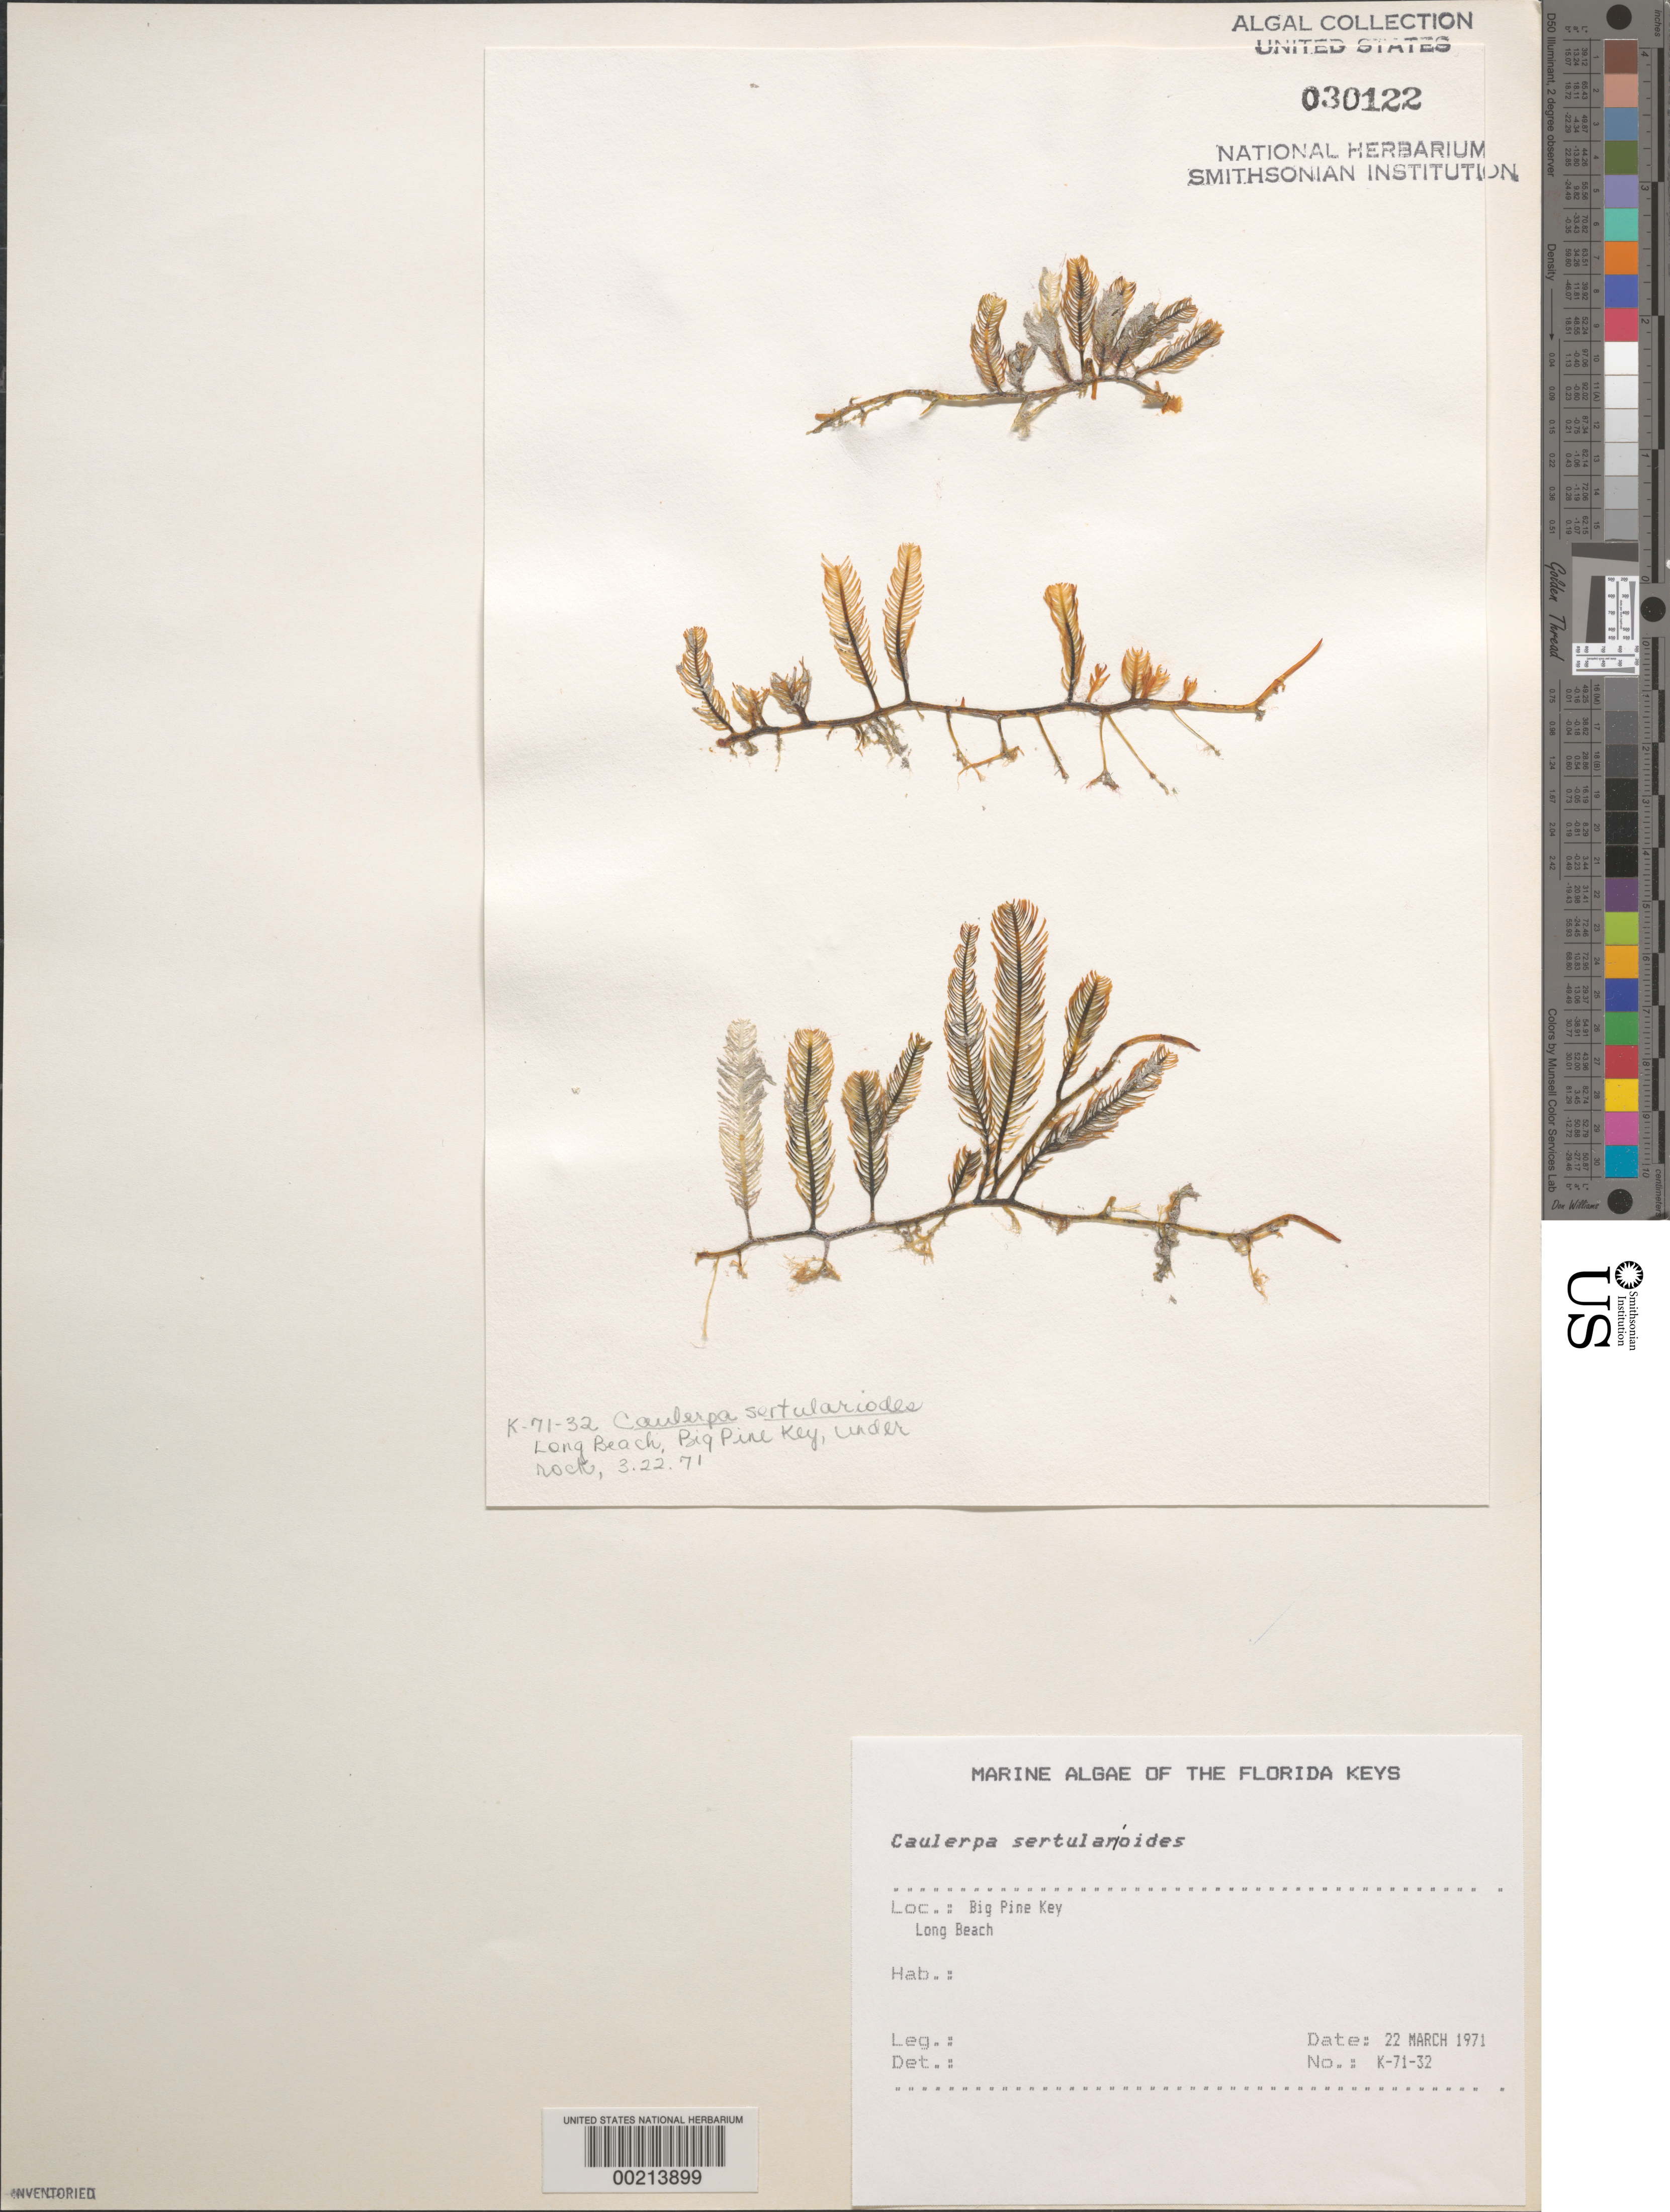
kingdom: Plantae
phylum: Chlorophyta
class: Ulvophyceae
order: Bryopsidales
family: Caulerpaceae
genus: Caulerpa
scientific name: Caulerpa sertularioides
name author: (S.G. Gmel.) M. Howe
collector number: K-71-32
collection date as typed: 22 Mar 1971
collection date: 1971-03-22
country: United States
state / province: Florida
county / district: Monroe County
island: Big Pine Key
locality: Long Beach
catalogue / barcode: US 30122